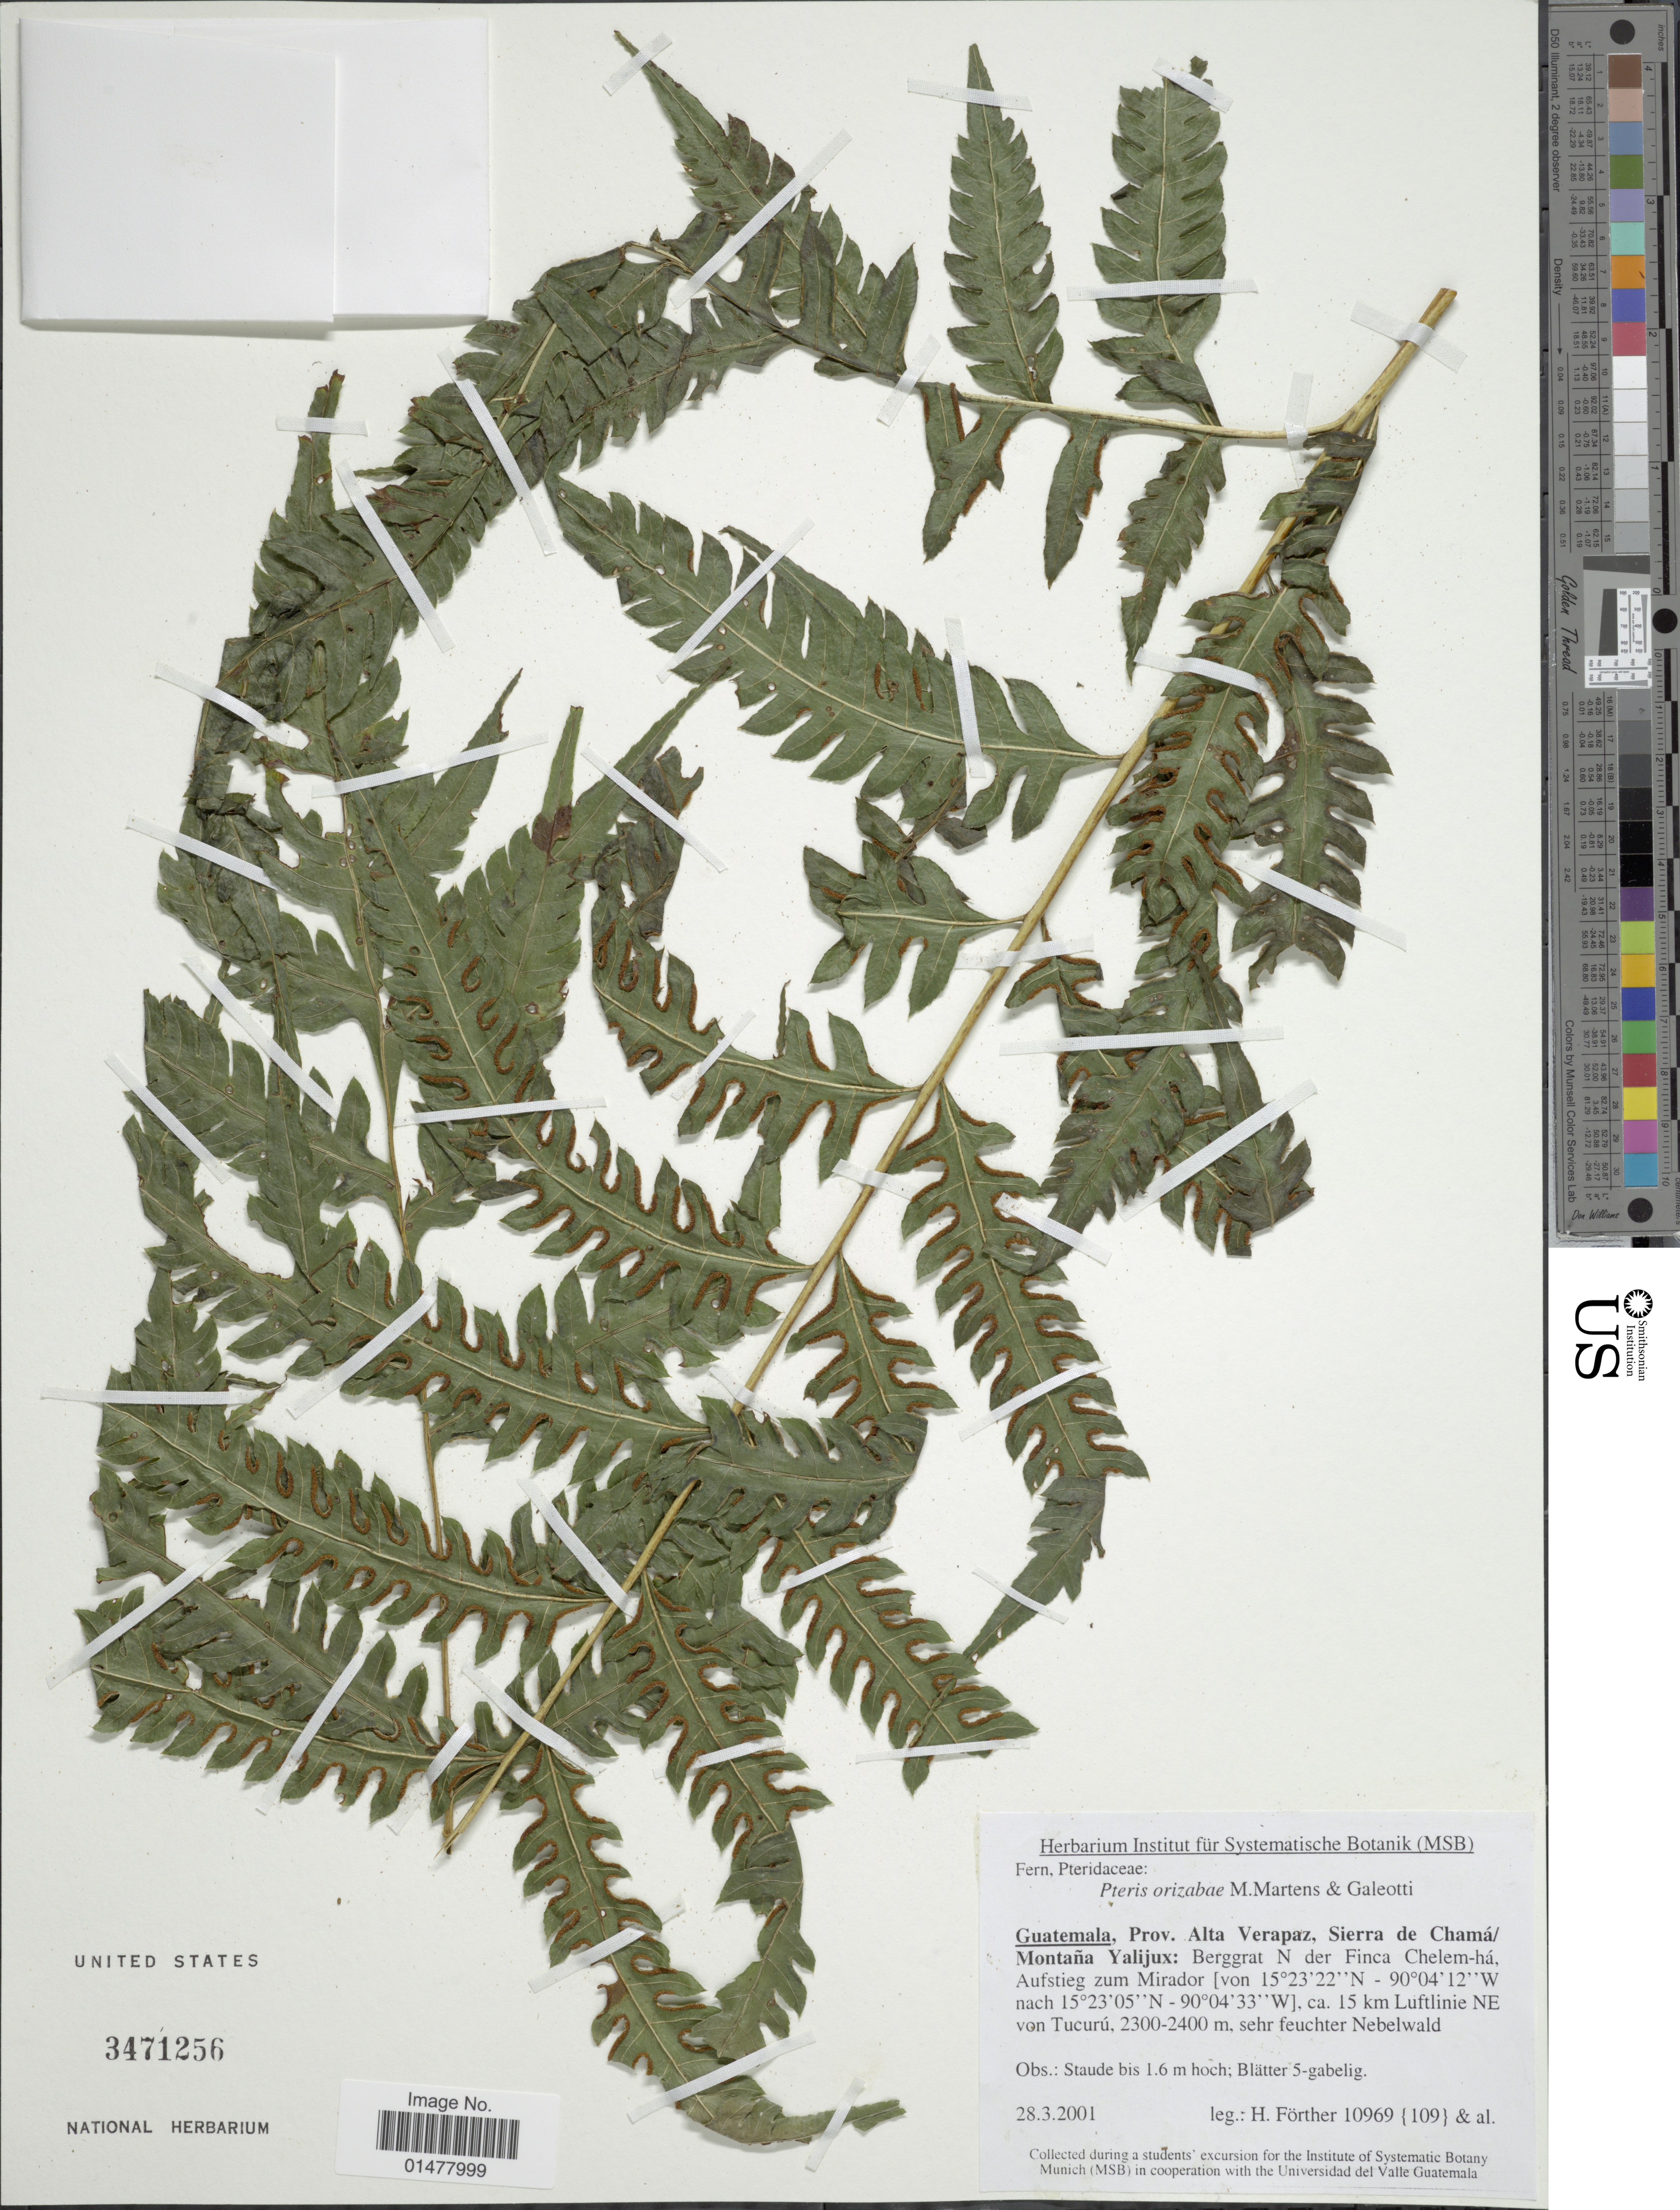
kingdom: Plantae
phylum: Tracheophyta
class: Polypodiopsida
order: Polypodiales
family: Pteridaceae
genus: Pteris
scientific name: Pteris orizabae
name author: M. Martens & Galeotti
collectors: H. Fôrther & et al.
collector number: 10969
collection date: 2001-03-28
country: Guatemala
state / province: Alta Verapaz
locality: Guatemala, prov. Alta Verapaz, Sierra de Chamá, Montana Yalijux: Berggrat N der Finca Chelem-há, aufstieg zum Mirador, ca. 15km Luftlinie NE von Tucuru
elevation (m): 2300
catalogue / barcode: US 3471256